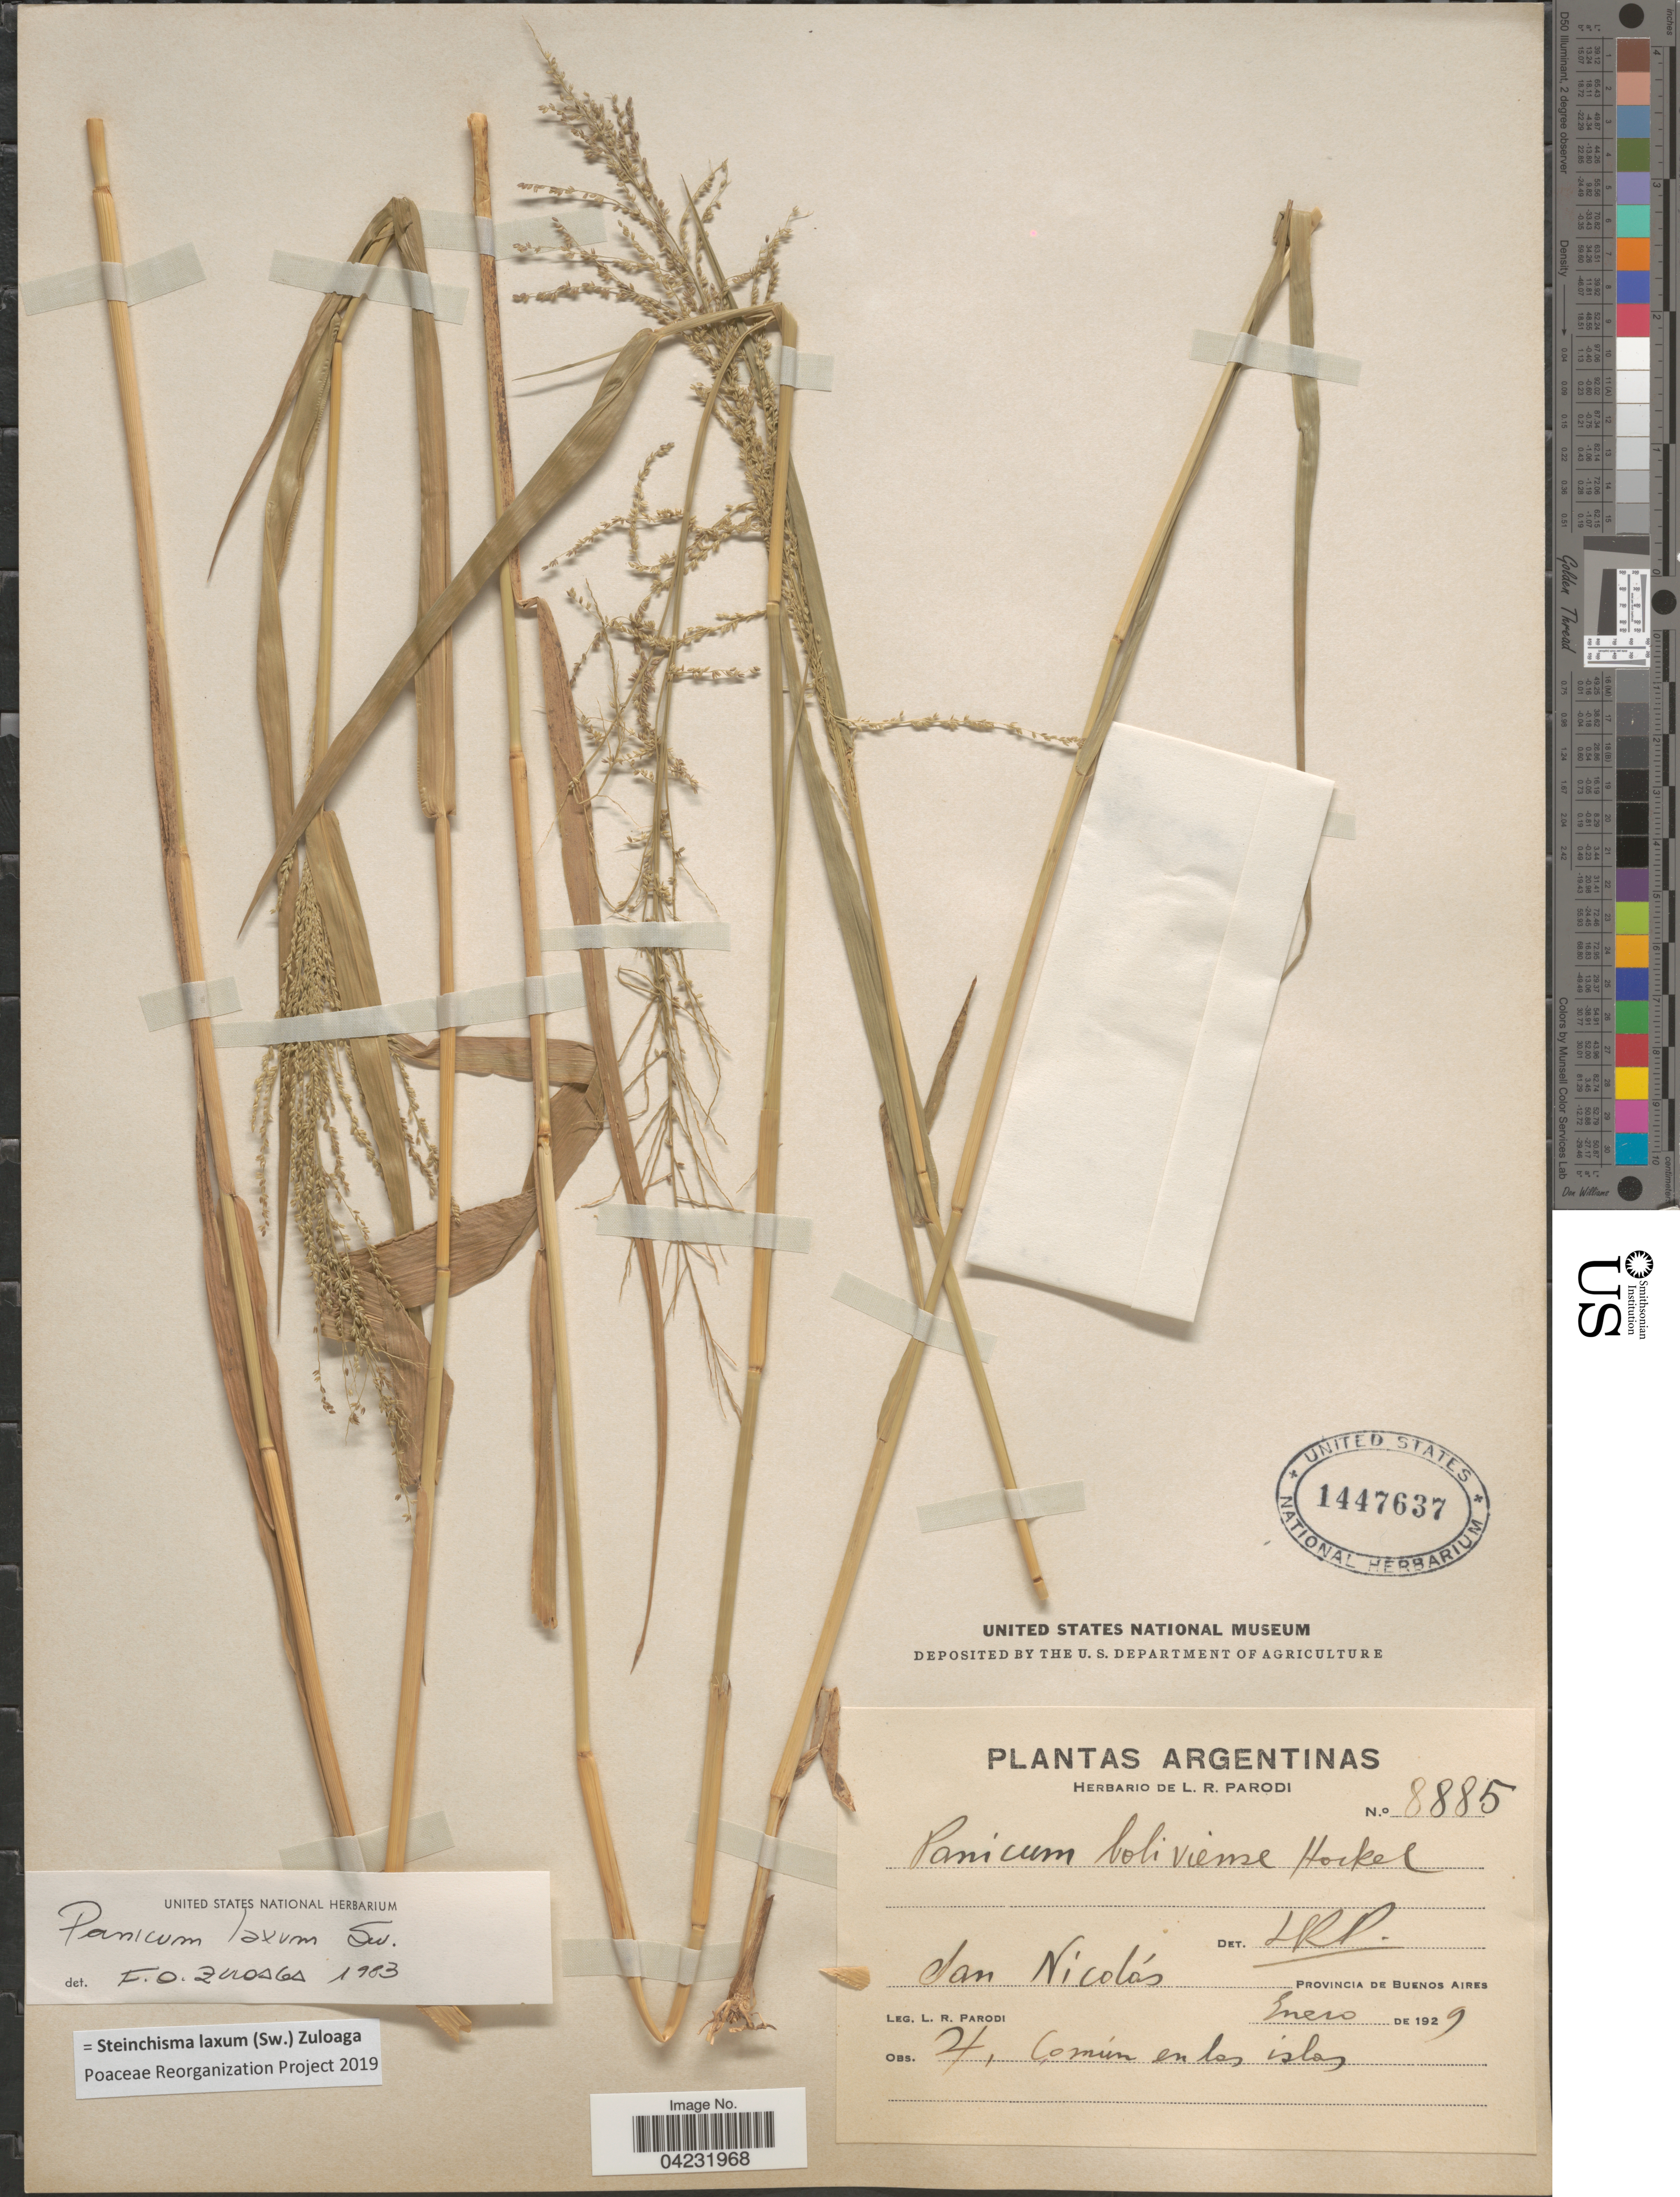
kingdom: Plantae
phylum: Tracheophyta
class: Liliopsida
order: Poales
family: Poaceae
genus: Steinchisma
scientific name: Steinchisma laxum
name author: (Sw.) Zuloaga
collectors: L. R. Parodi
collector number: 8885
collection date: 1929-01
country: Argentina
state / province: Buenos Aires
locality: San Nicolás.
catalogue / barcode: US 1447637